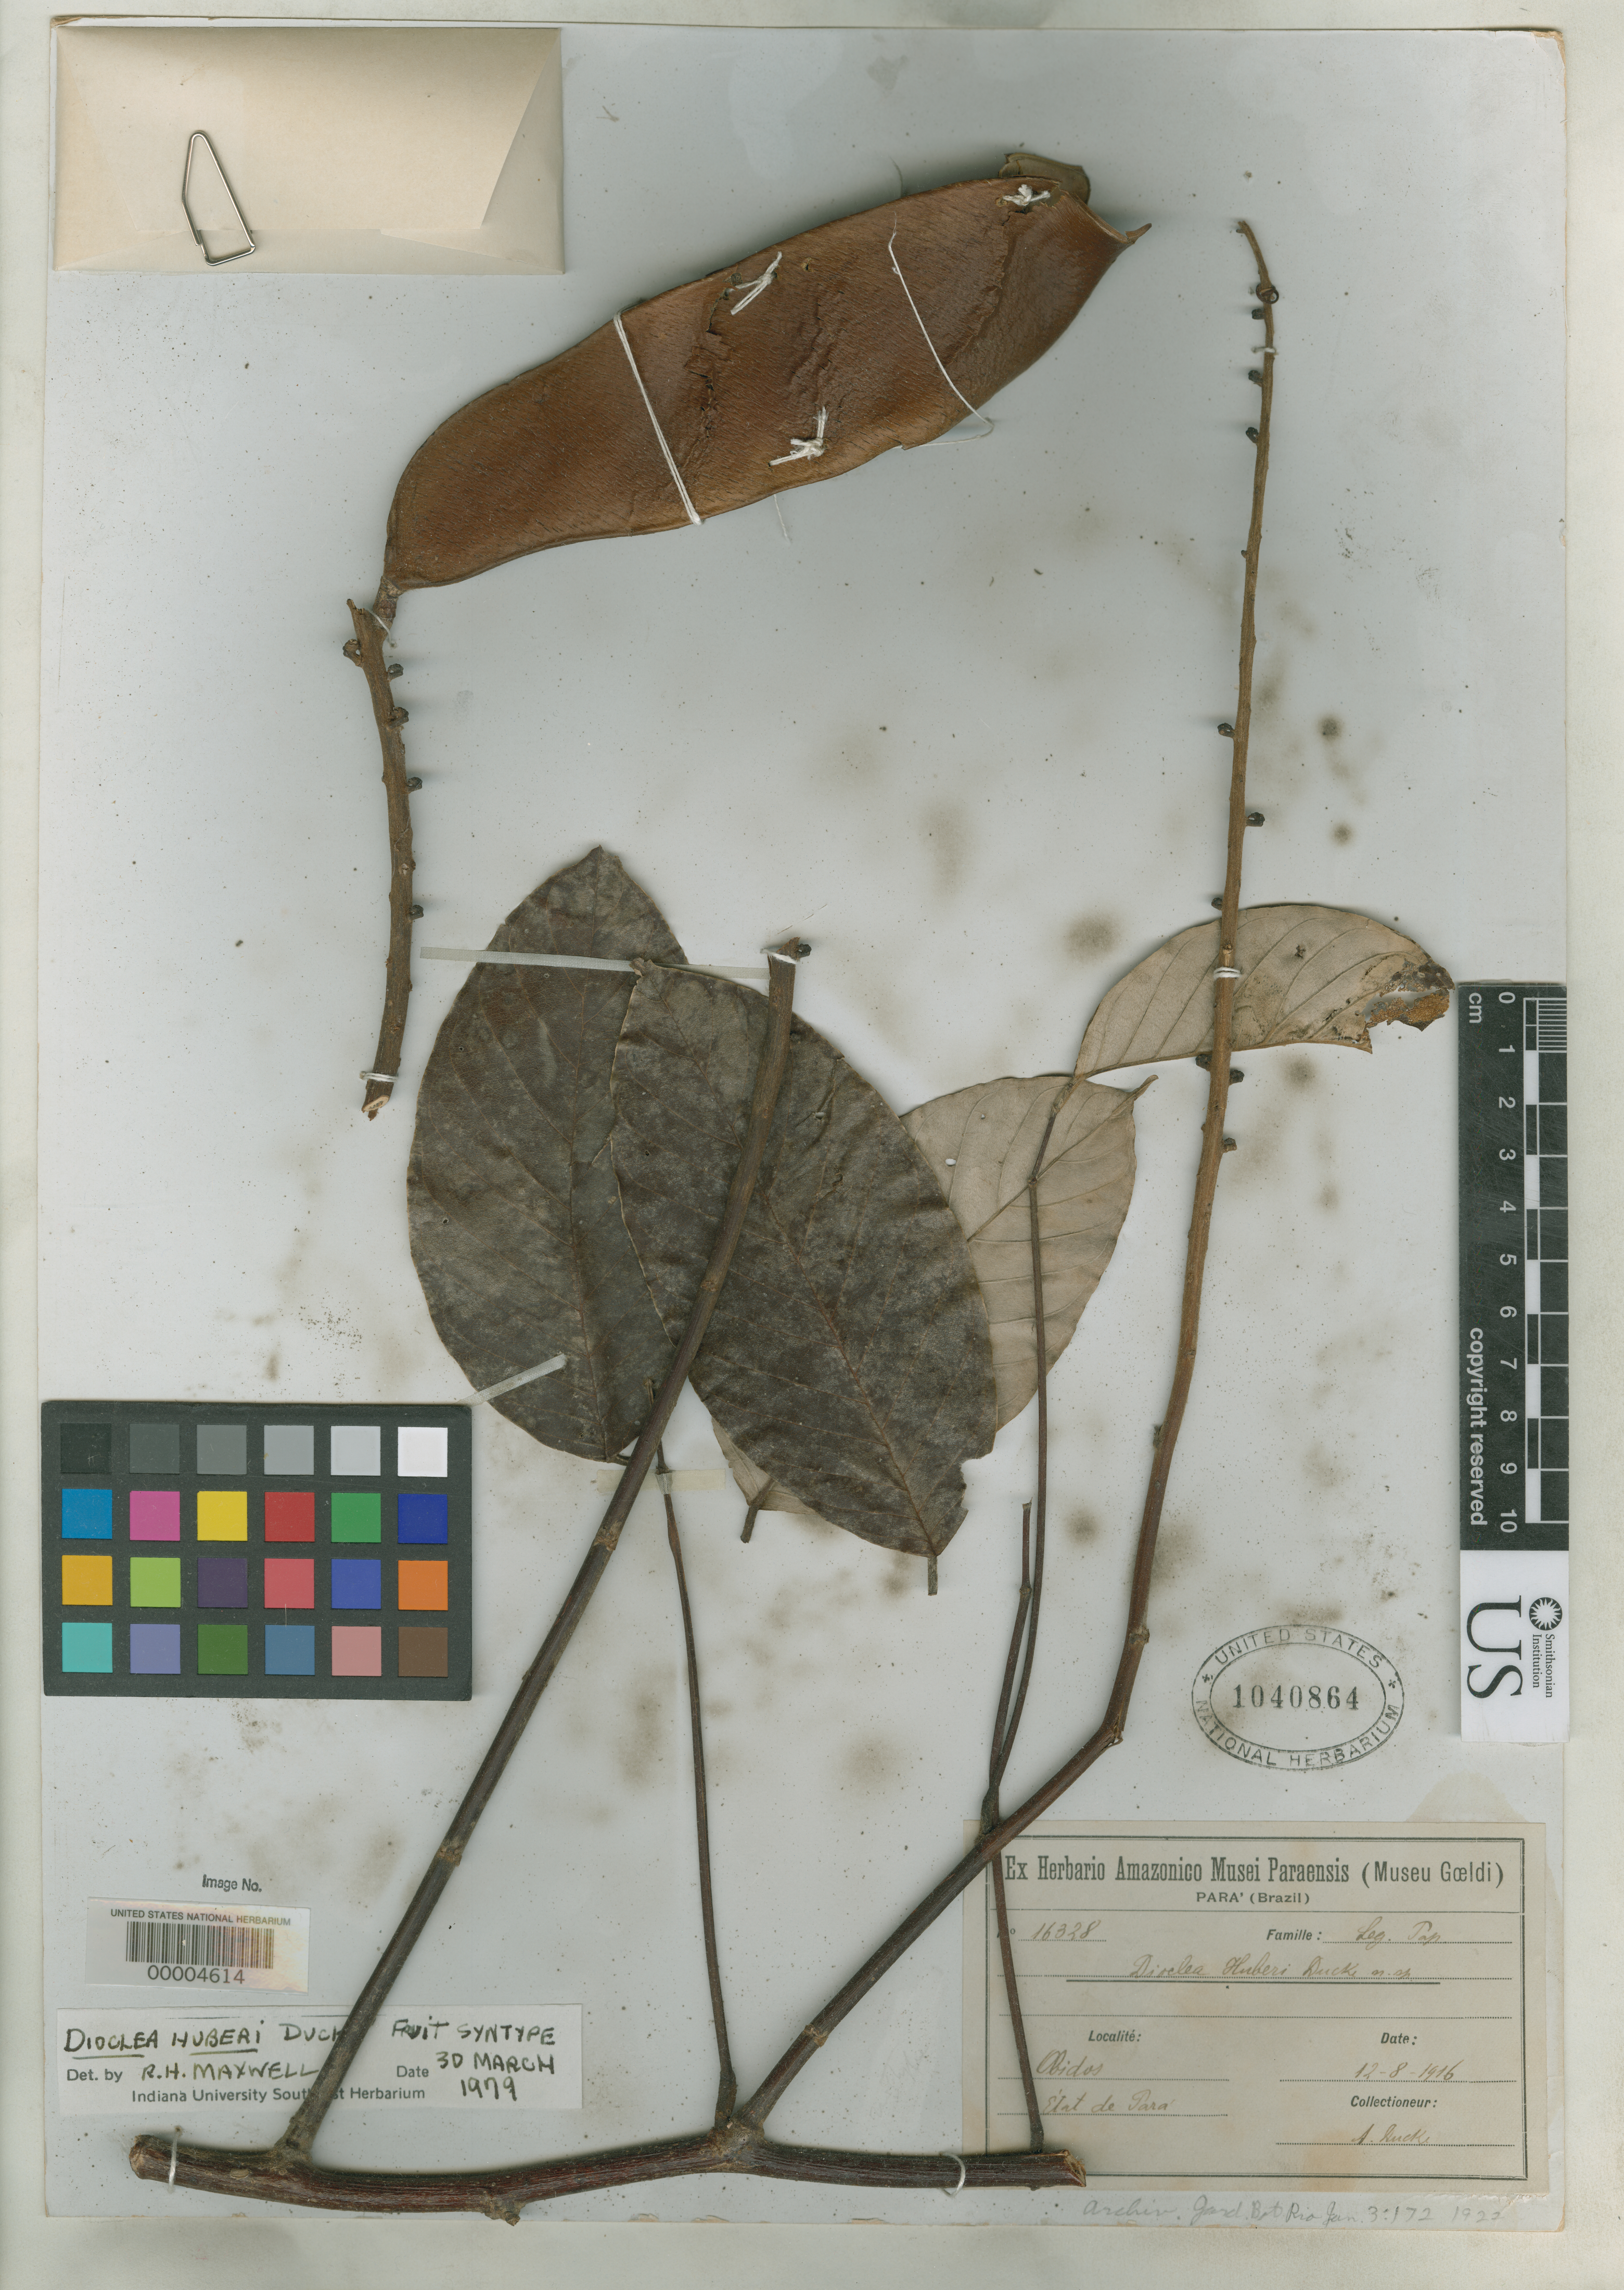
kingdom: Plantae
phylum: Tracheophyta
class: Magnoliopsida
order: Fabales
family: Fabaceae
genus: Dioclea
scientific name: Dioclea huberi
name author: Ducke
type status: Syntype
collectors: A. Ducke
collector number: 16328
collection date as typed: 12 Aug 1916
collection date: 1916-08-12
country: Brazil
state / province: Pará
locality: Obidos.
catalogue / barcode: US 1040864